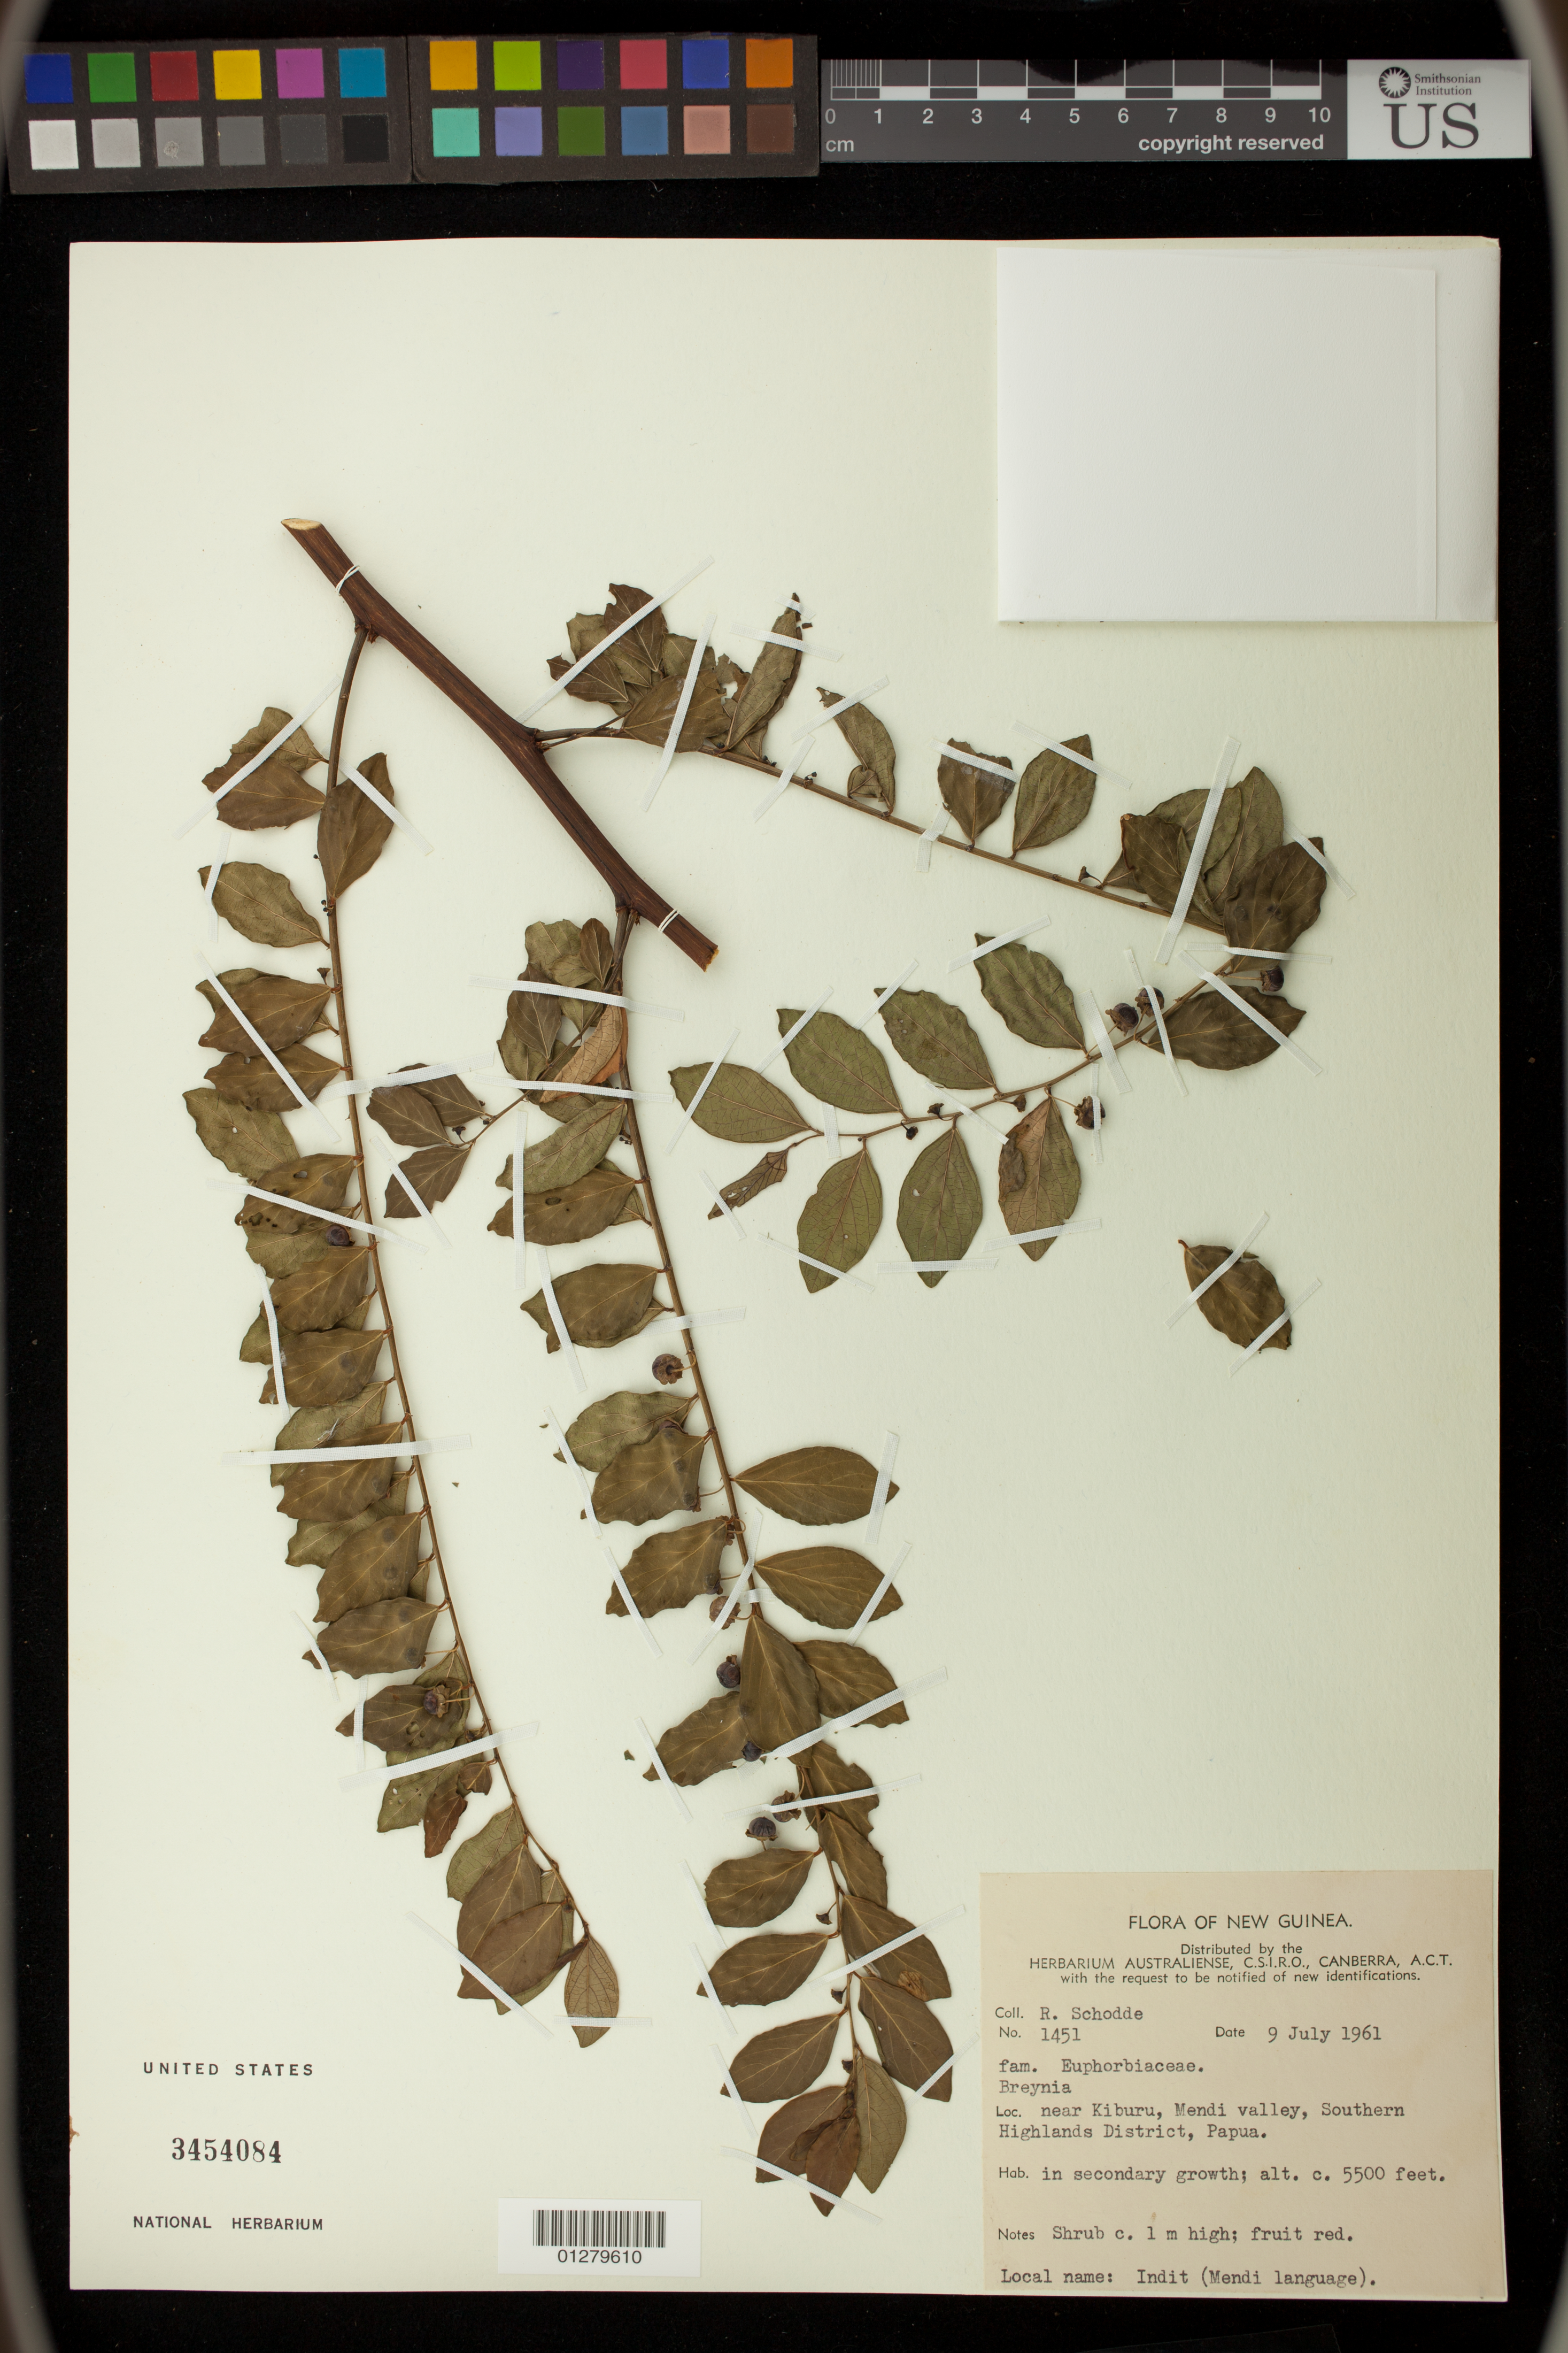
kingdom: Plantae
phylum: Tracheophyta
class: Magnoliopsida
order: Malpighiales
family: Phyllanthaceae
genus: Breynia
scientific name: Breynia sp.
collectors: R. Schodde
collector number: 1451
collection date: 1961-07-09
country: Papua New Guinea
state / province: Southern Highlands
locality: Near Kiburu, Mendi valley, Southern Highlands District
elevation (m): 1676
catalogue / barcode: US 3454084